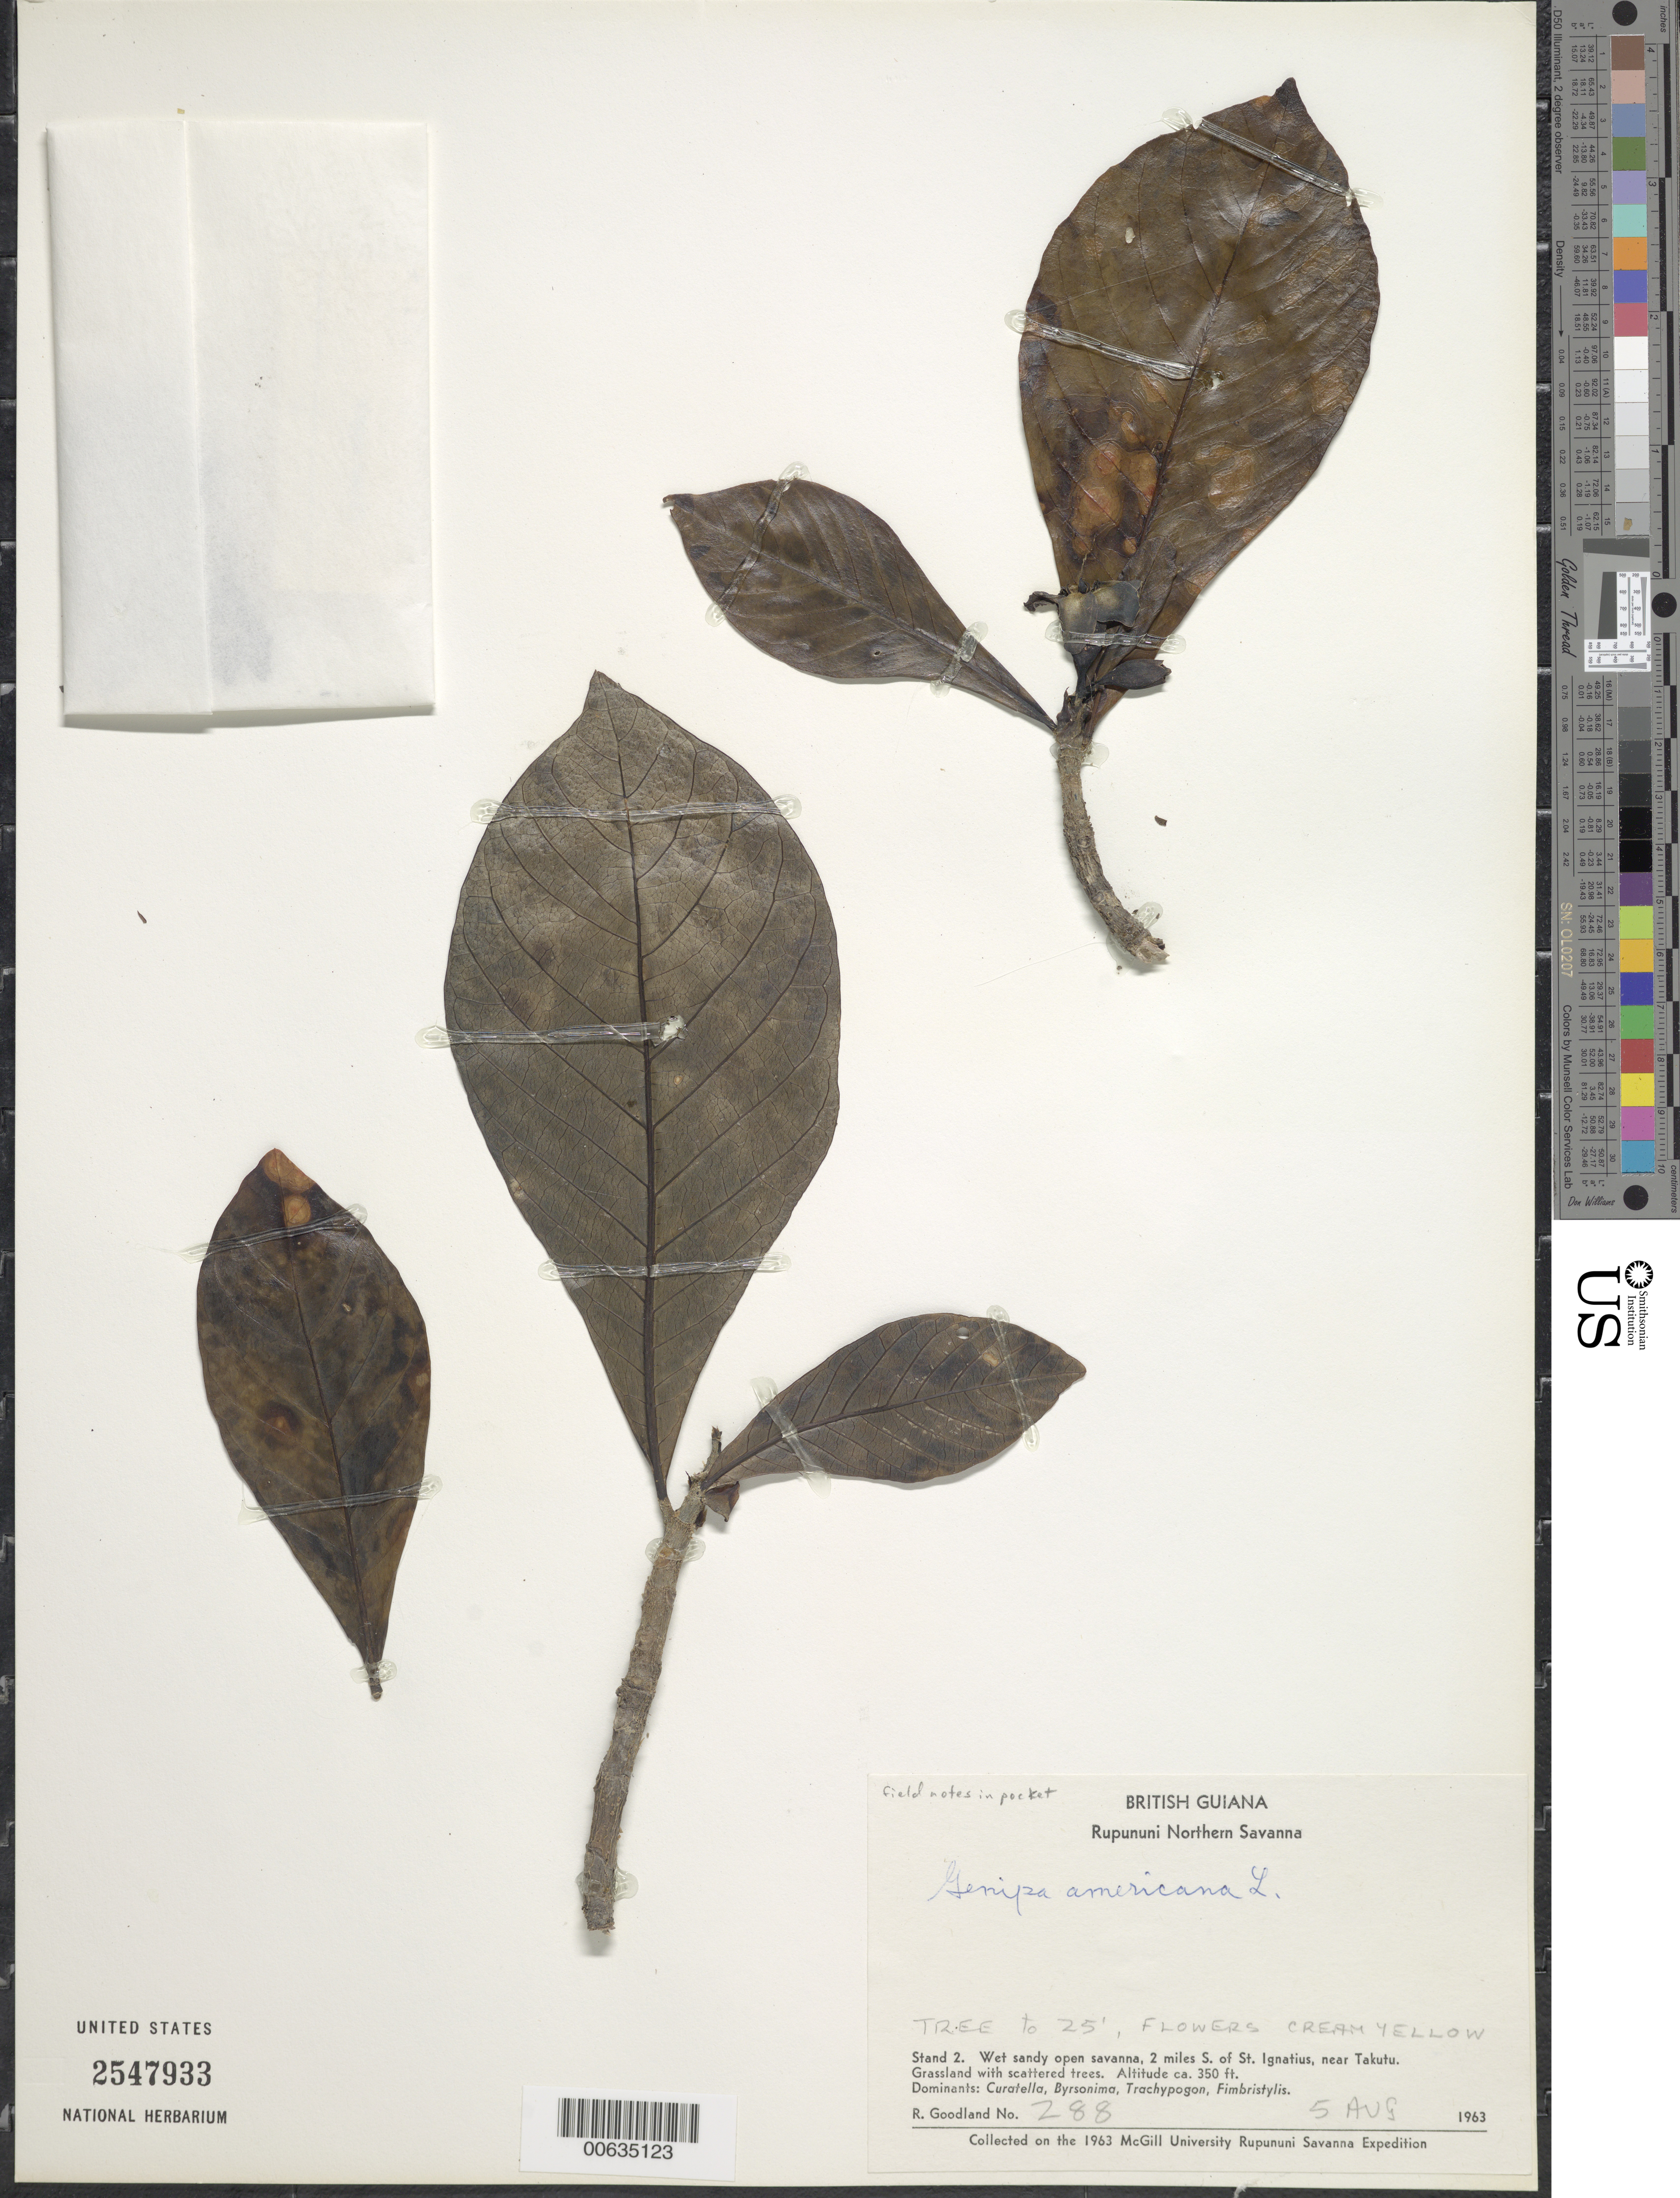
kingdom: Plantae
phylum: Tracheophyta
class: Magnoliopsida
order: Gentianales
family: Rubiaceae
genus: Genipa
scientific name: Genipa americana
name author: L.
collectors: R. Goodland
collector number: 288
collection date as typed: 5-Aug-63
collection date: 1963-08-05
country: Guyana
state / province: U. Takutu-U. Essequibo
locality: Rupununi Northern Savanna, St. Ignatius, 2 mi. S of; near Takutu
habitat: Wet, sandy open savanna. Grassland with scattered trees. Dominants: Curatella, Byrsonima, Trachypogon, Fimbristylis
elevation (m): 107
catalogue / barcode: US 2547933